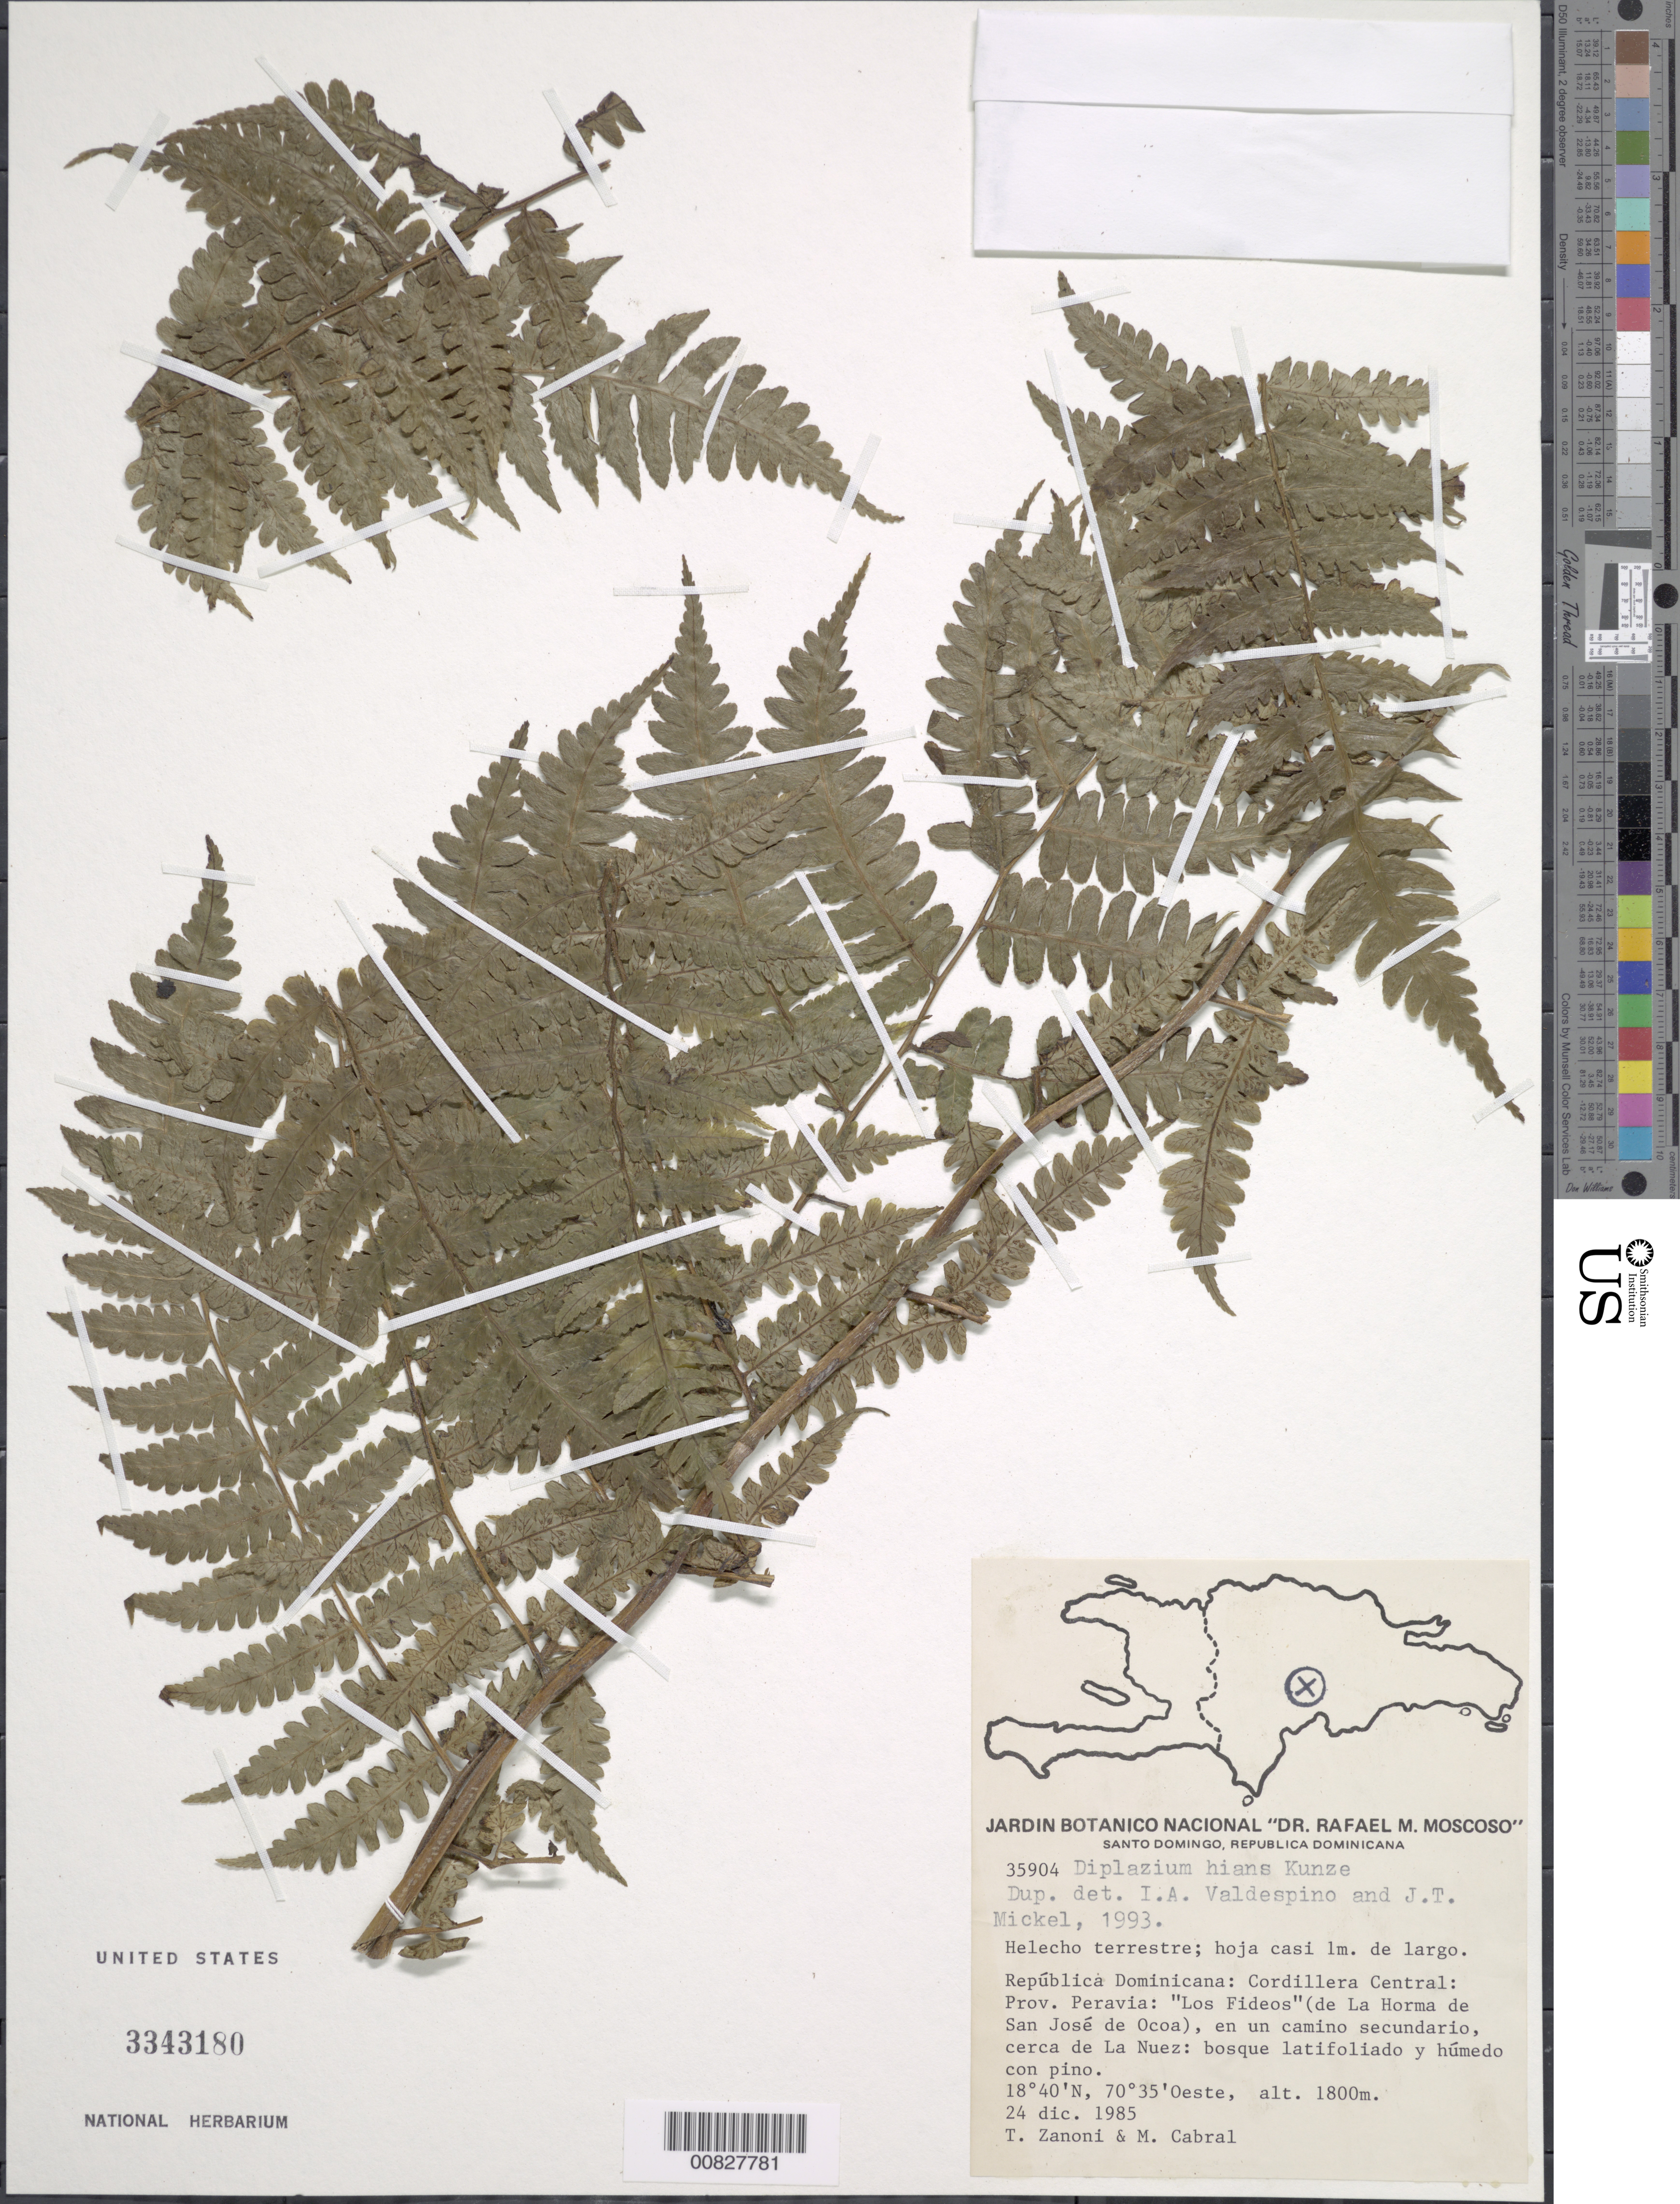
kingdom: Plantae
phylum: Tracheophyta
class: Polypodiopsida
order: Polypodiales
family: Athyriaceae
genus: Diplazium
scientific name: Diplazium hians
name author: Kunze ex Klotzsch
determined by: Valdespino, I. A.; Mickel, J. T.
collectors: T. A. Zanoni & M. Cabral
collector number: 35904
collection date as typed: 24 Dec 1985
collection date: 1985-12-24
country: Dominican Republic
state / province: Peravia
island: Hispaniola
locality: Cordillera Central, "Los Fideos" (de La Horma de San Josée de Ocoa), cerca de La Nuez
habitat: Camino secundario, bosque latifoliado y humedo con pino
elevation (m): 1800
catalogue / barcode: US 3343180